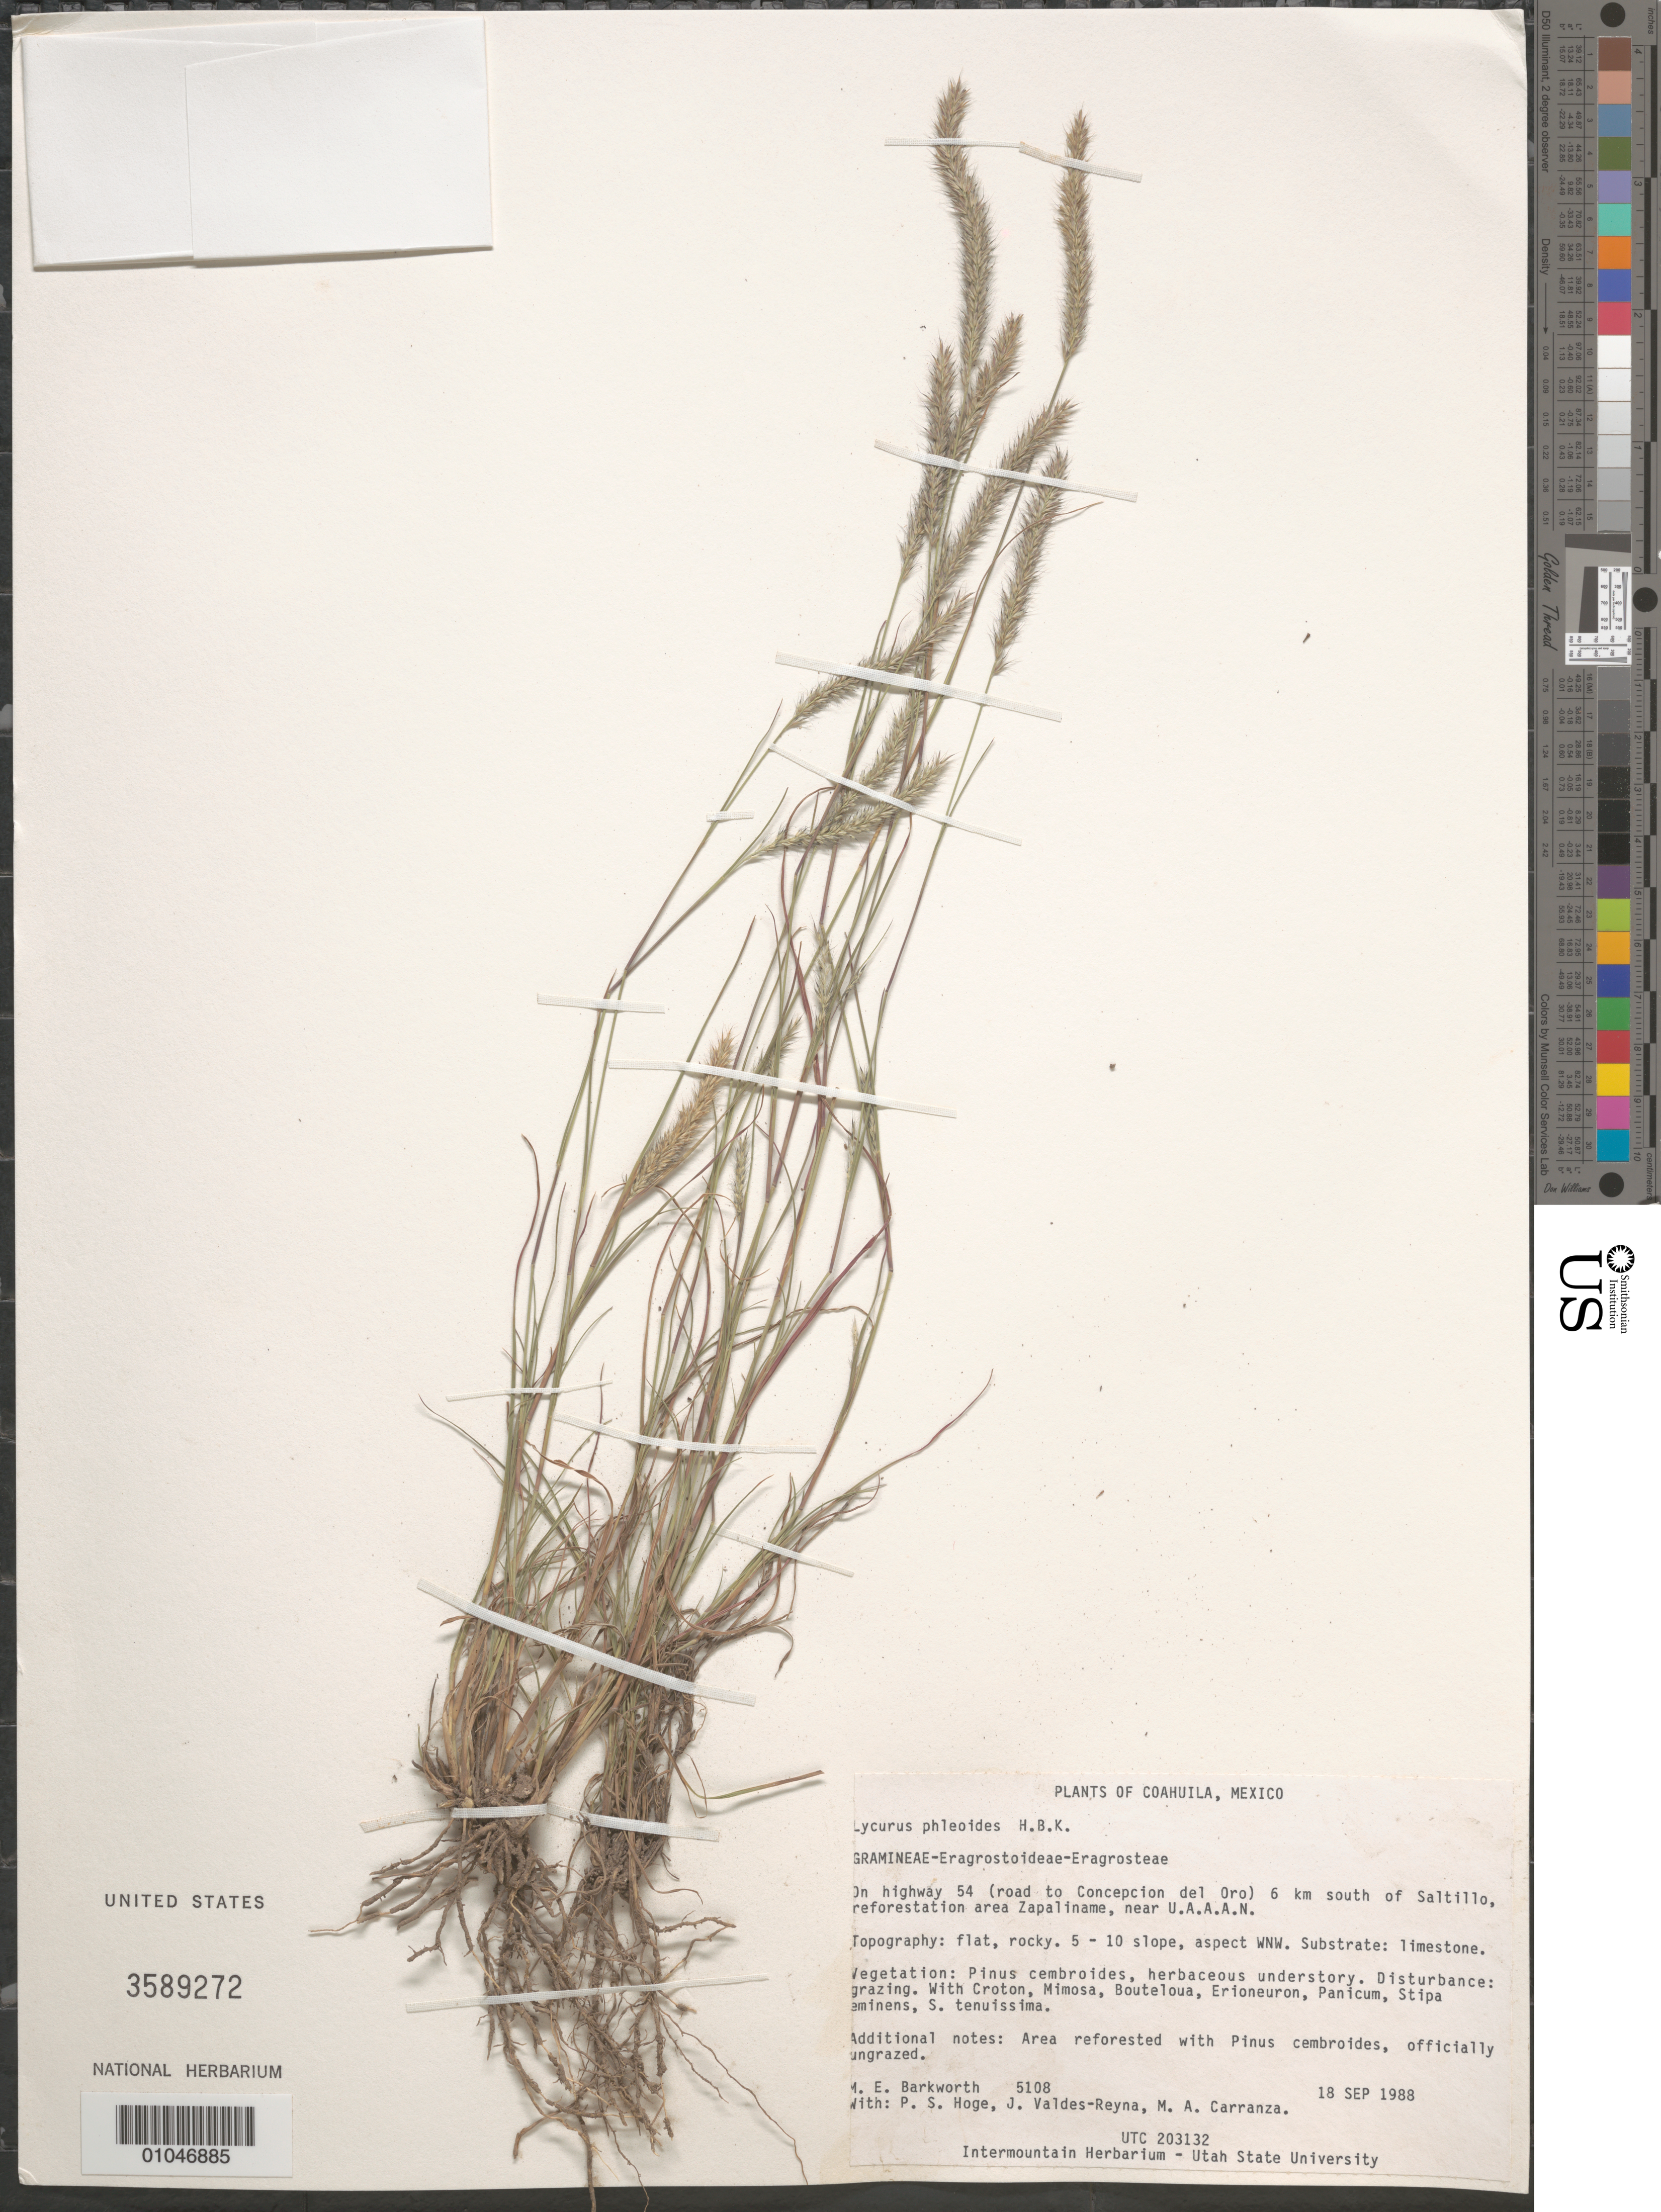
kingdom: Plantae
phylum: Tracheophyta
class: Liliopsida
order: Poales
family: Poaceae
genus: Lycurus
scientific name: Lycurus phleoides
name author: Kunth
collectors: M. E. Barkworth, J. Valdés-Reyna, P. S. Hoge & M. A. Carranza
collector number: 5108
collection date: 1988-09-18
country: Mexico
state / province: Coahuila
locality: On highway 54 (road from Saltillo to Concepcion del Oro), 6 km S of Saltillo, reforestation area Zapaliname, near U.A.A.A.N.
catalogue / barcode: US 3589272